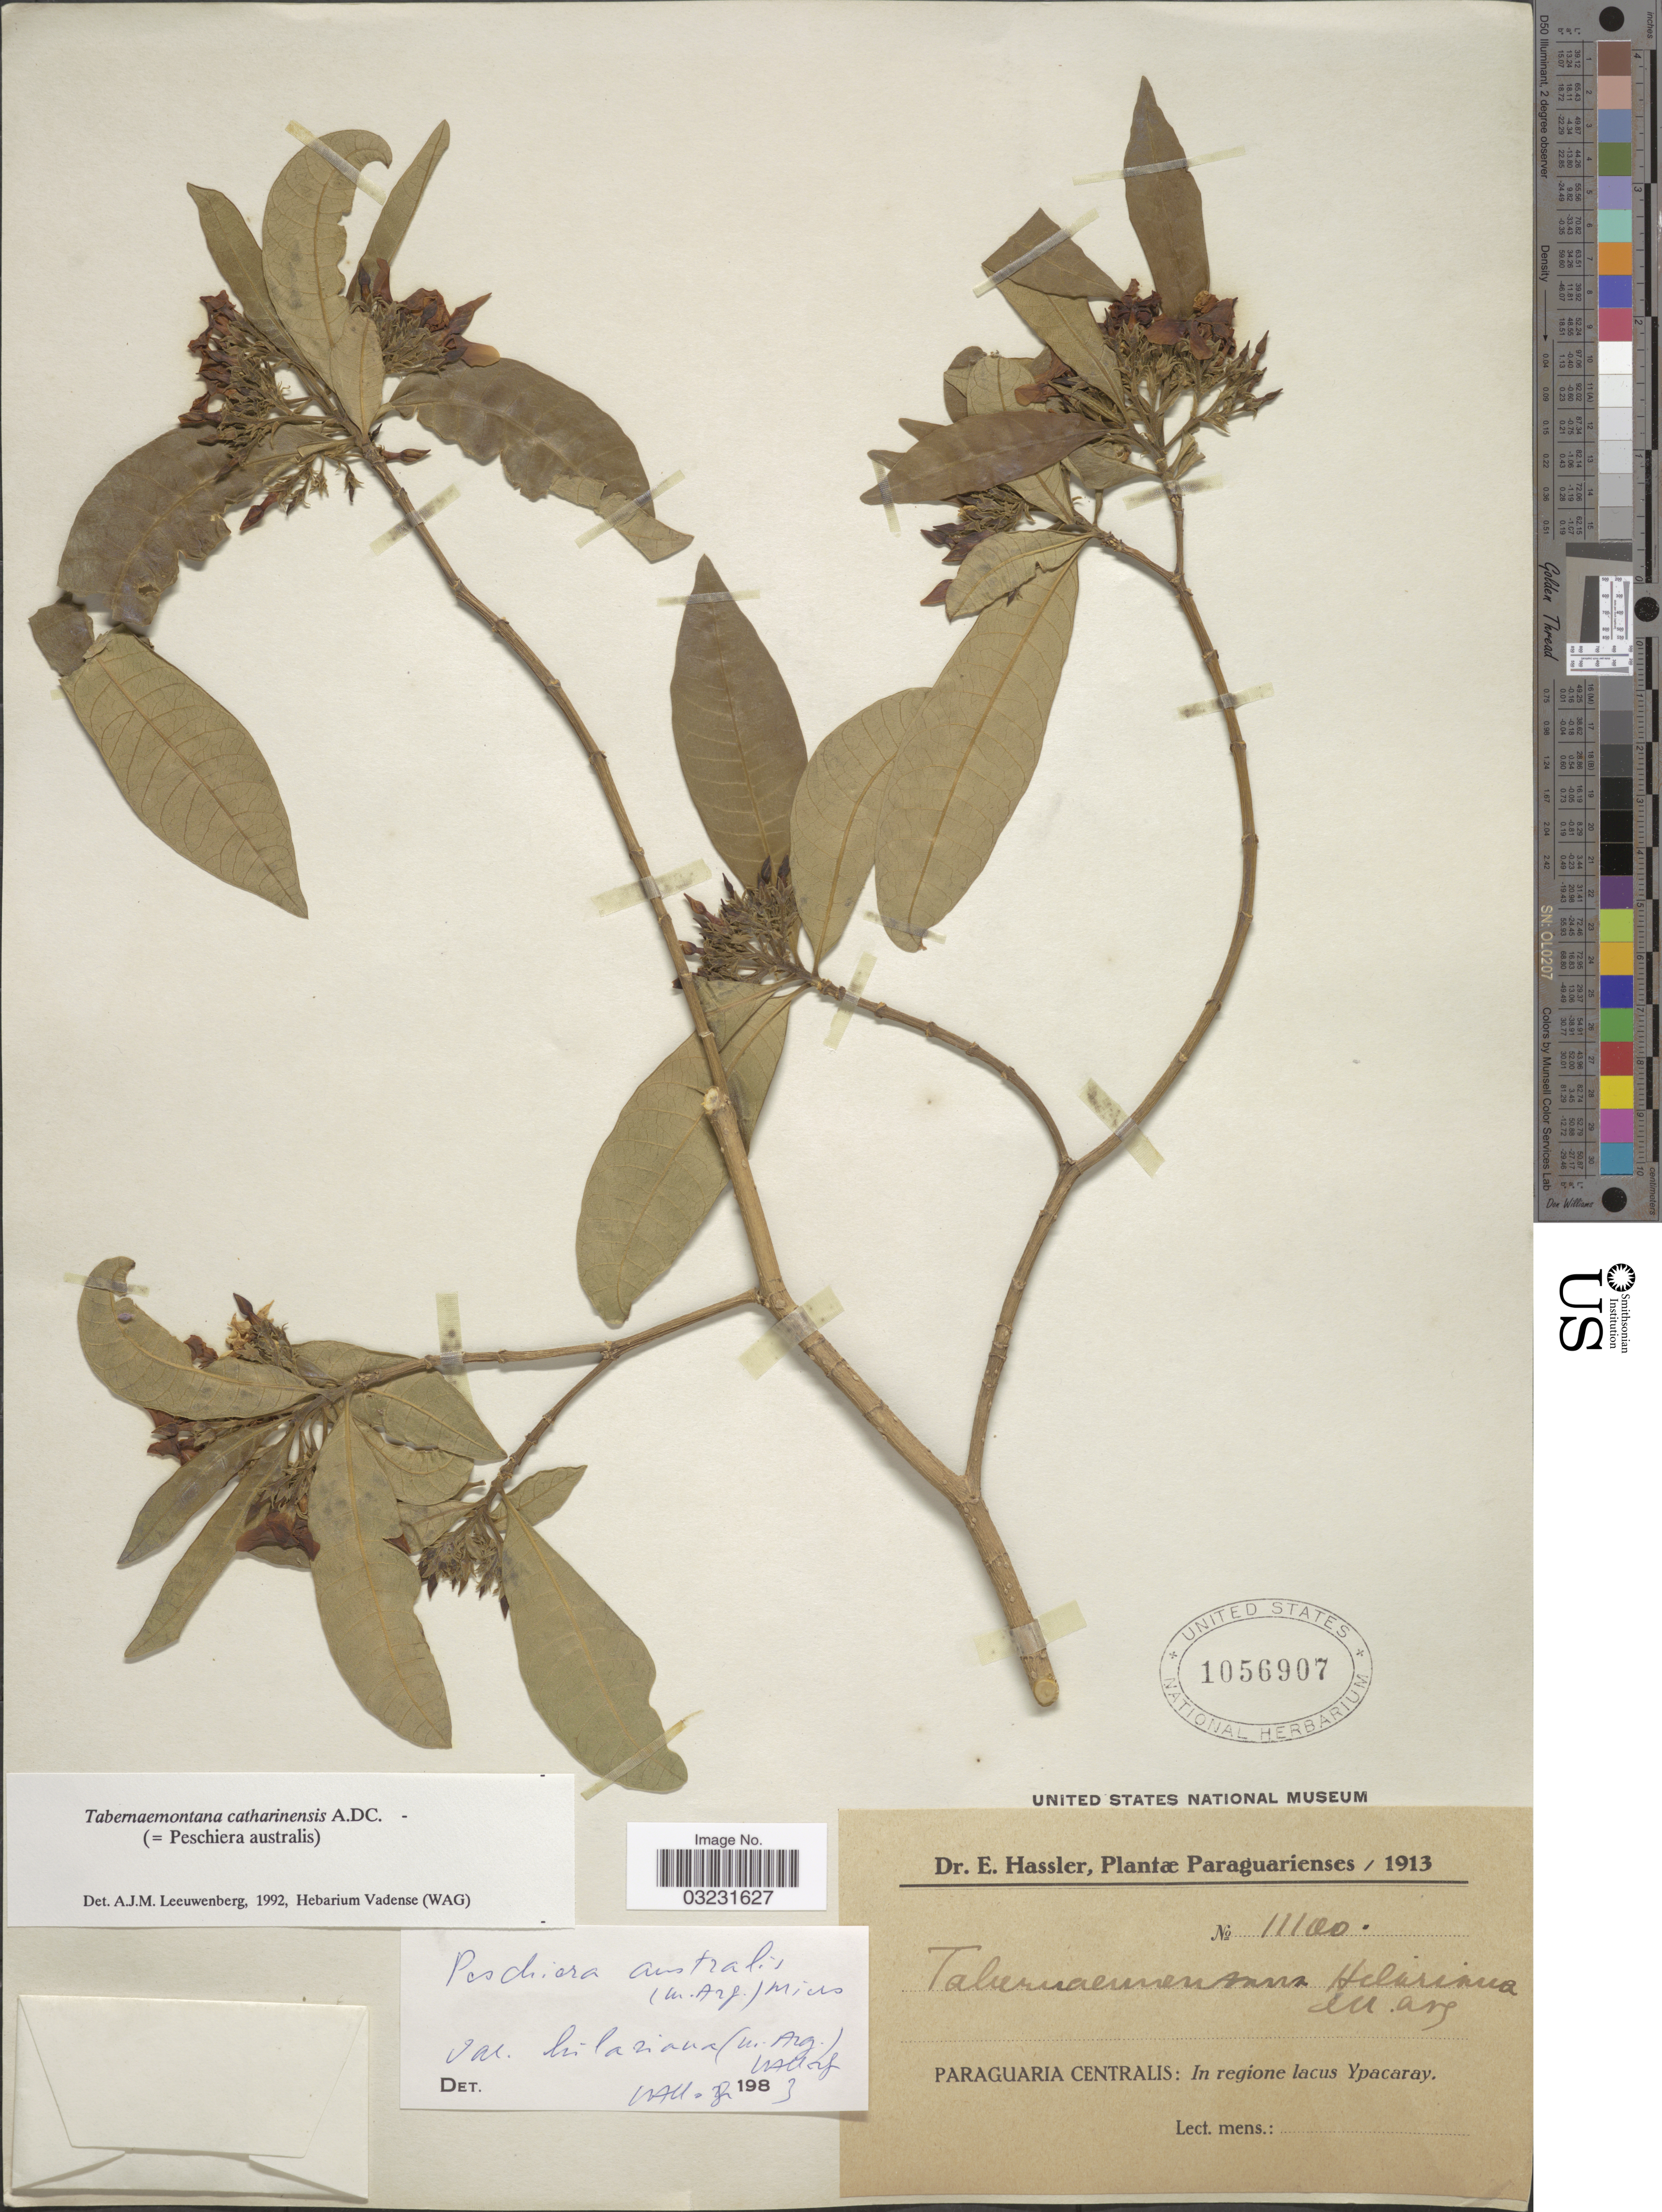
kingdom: Plantae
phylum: Tracheophyta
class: Magnoliopsida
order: Gentianales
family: Apocynaceae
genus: Tabernaemontana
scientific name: Tabernaemontana catharinensis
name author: A. DC.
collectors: E. Hassler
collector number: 11100*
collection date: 1913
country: Paraguay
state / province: Paraguari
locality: Paraguarienses. Paraguaria Centralis: In regione lacus Ypacaray.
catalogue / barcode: US 1056907